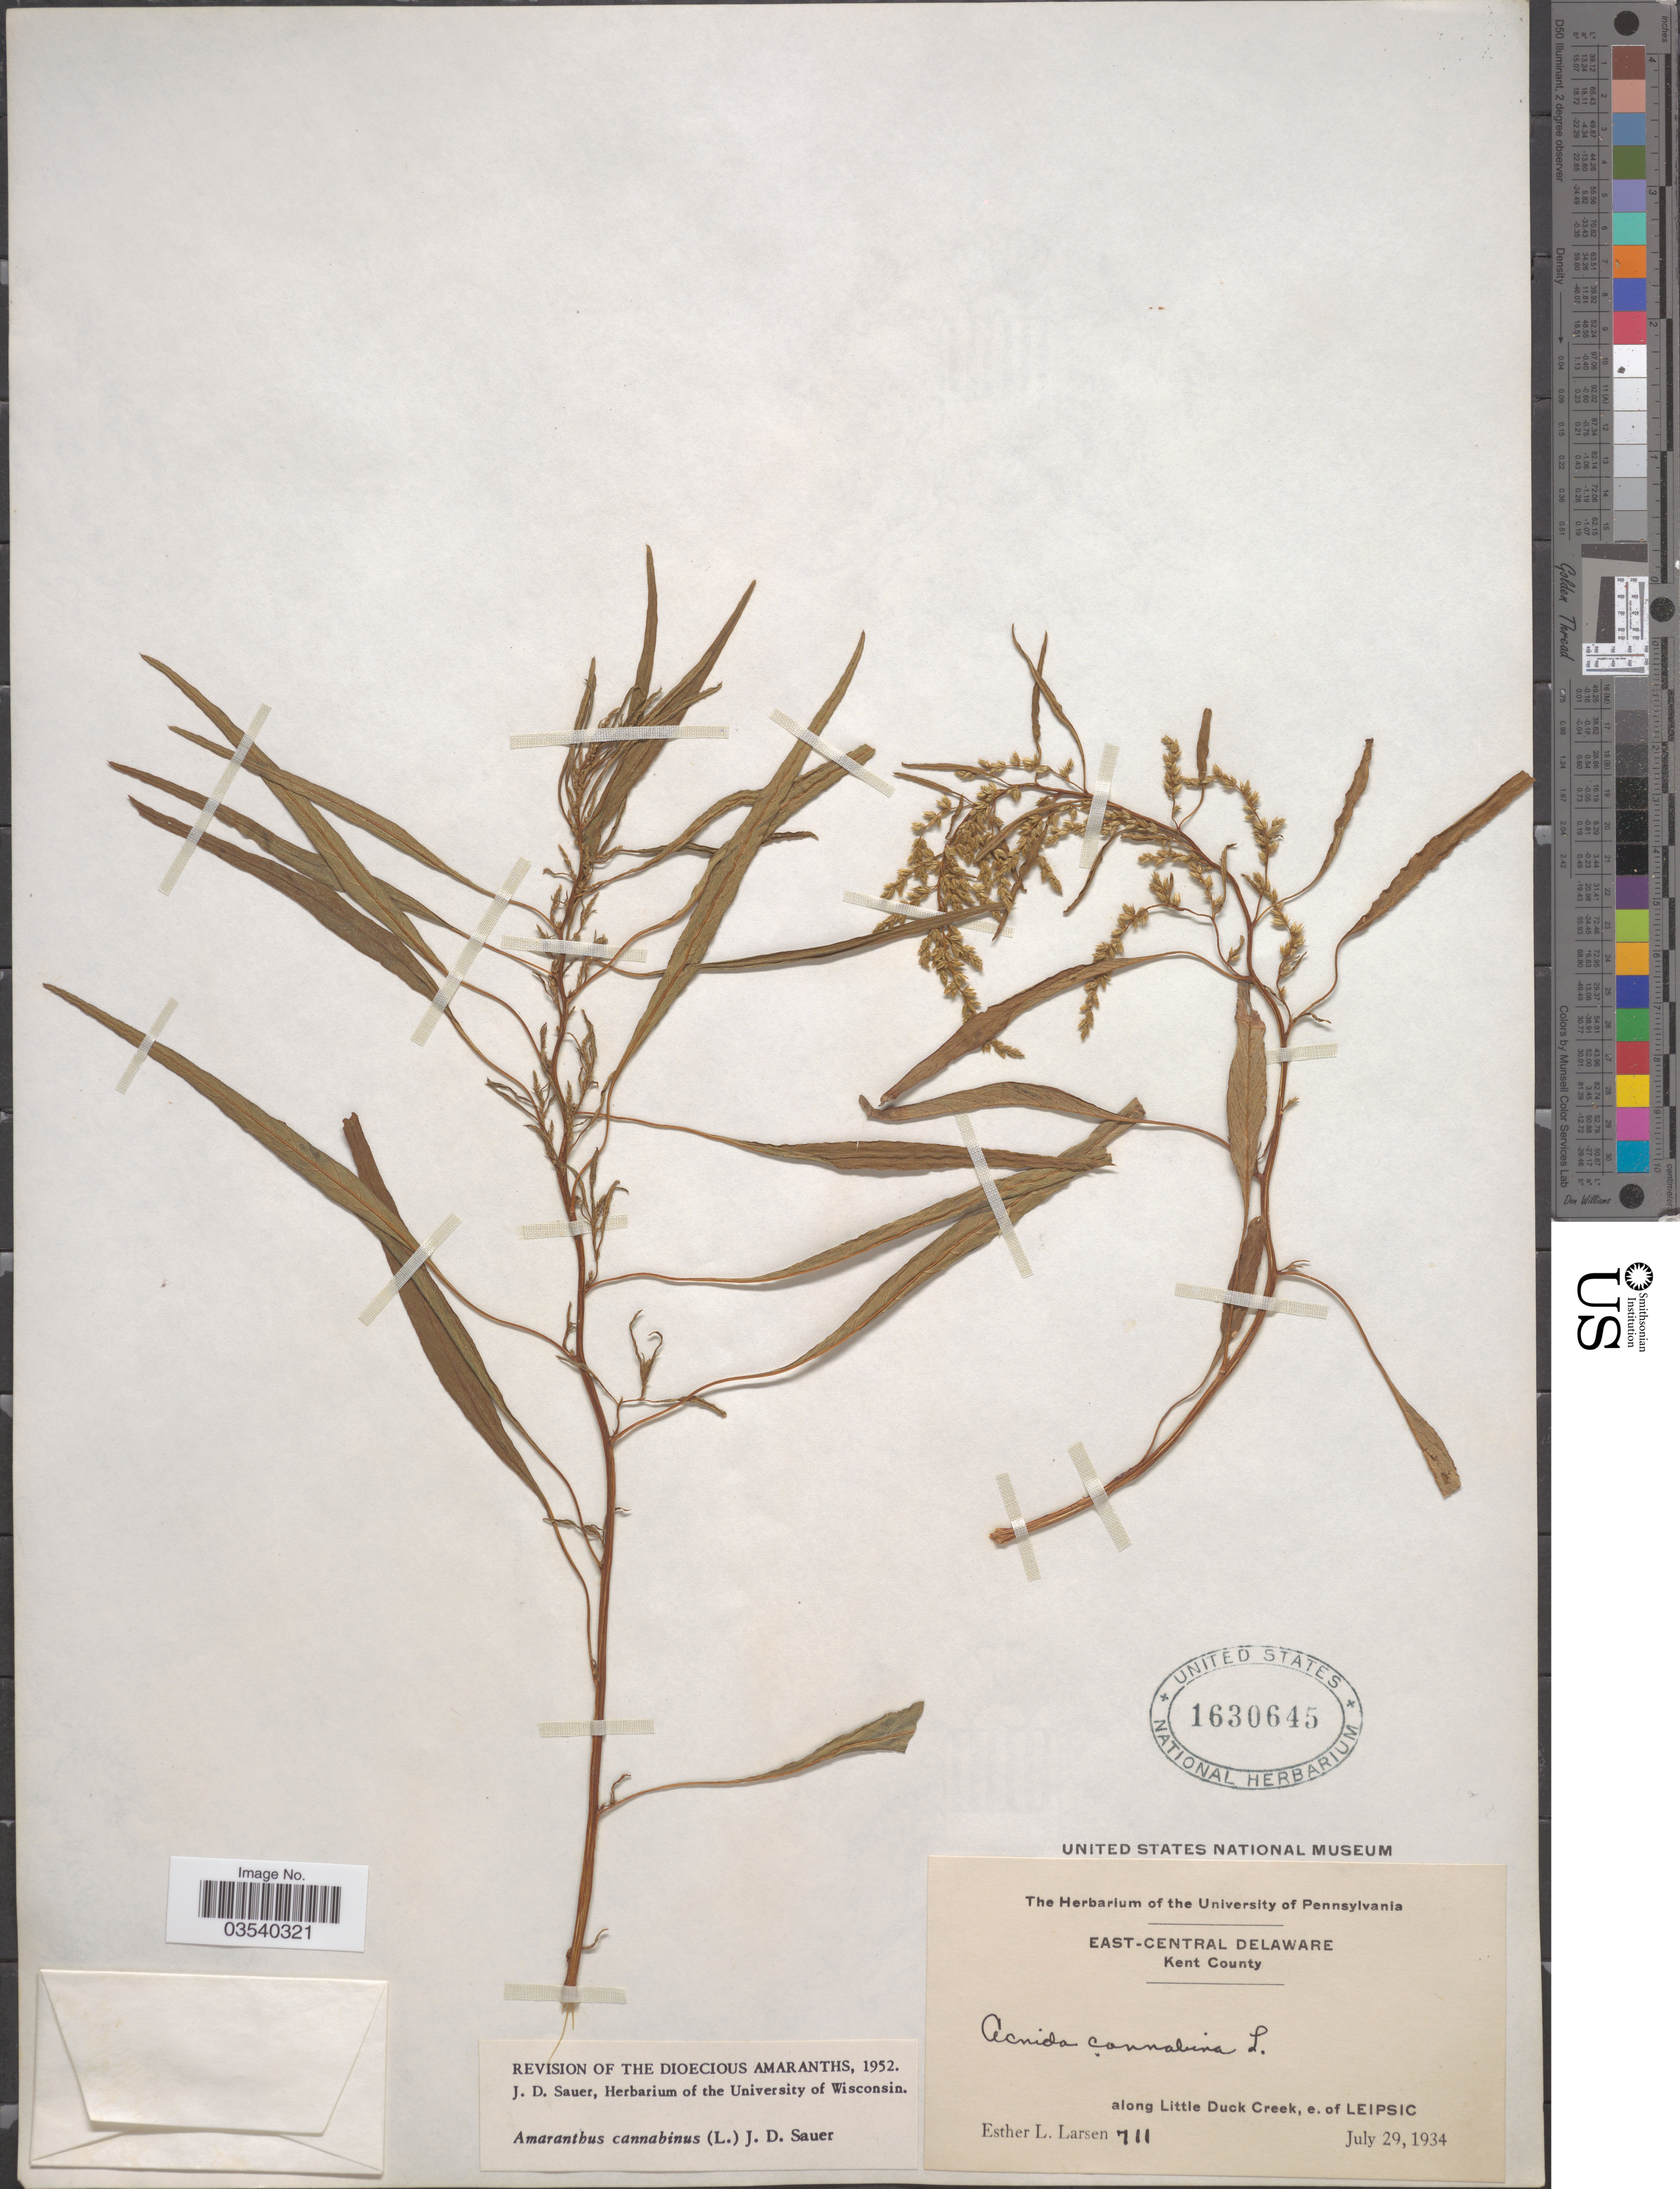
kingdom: Plantae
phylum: Tracheophyta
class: Magnoliopsida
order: Caryophyllales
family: Amaranthaceae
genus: Amaranthus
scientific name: Amaranthus cannabinus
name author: (L.) E.G. F. Sauer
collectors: E. Larsen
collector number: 711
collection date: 1934-07-29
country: United States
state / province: Delaware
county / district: Kent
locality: East-Central Delaware, Kent County. Along Little Duck Creek, e. of Leipsic.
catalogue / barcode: US 1630645